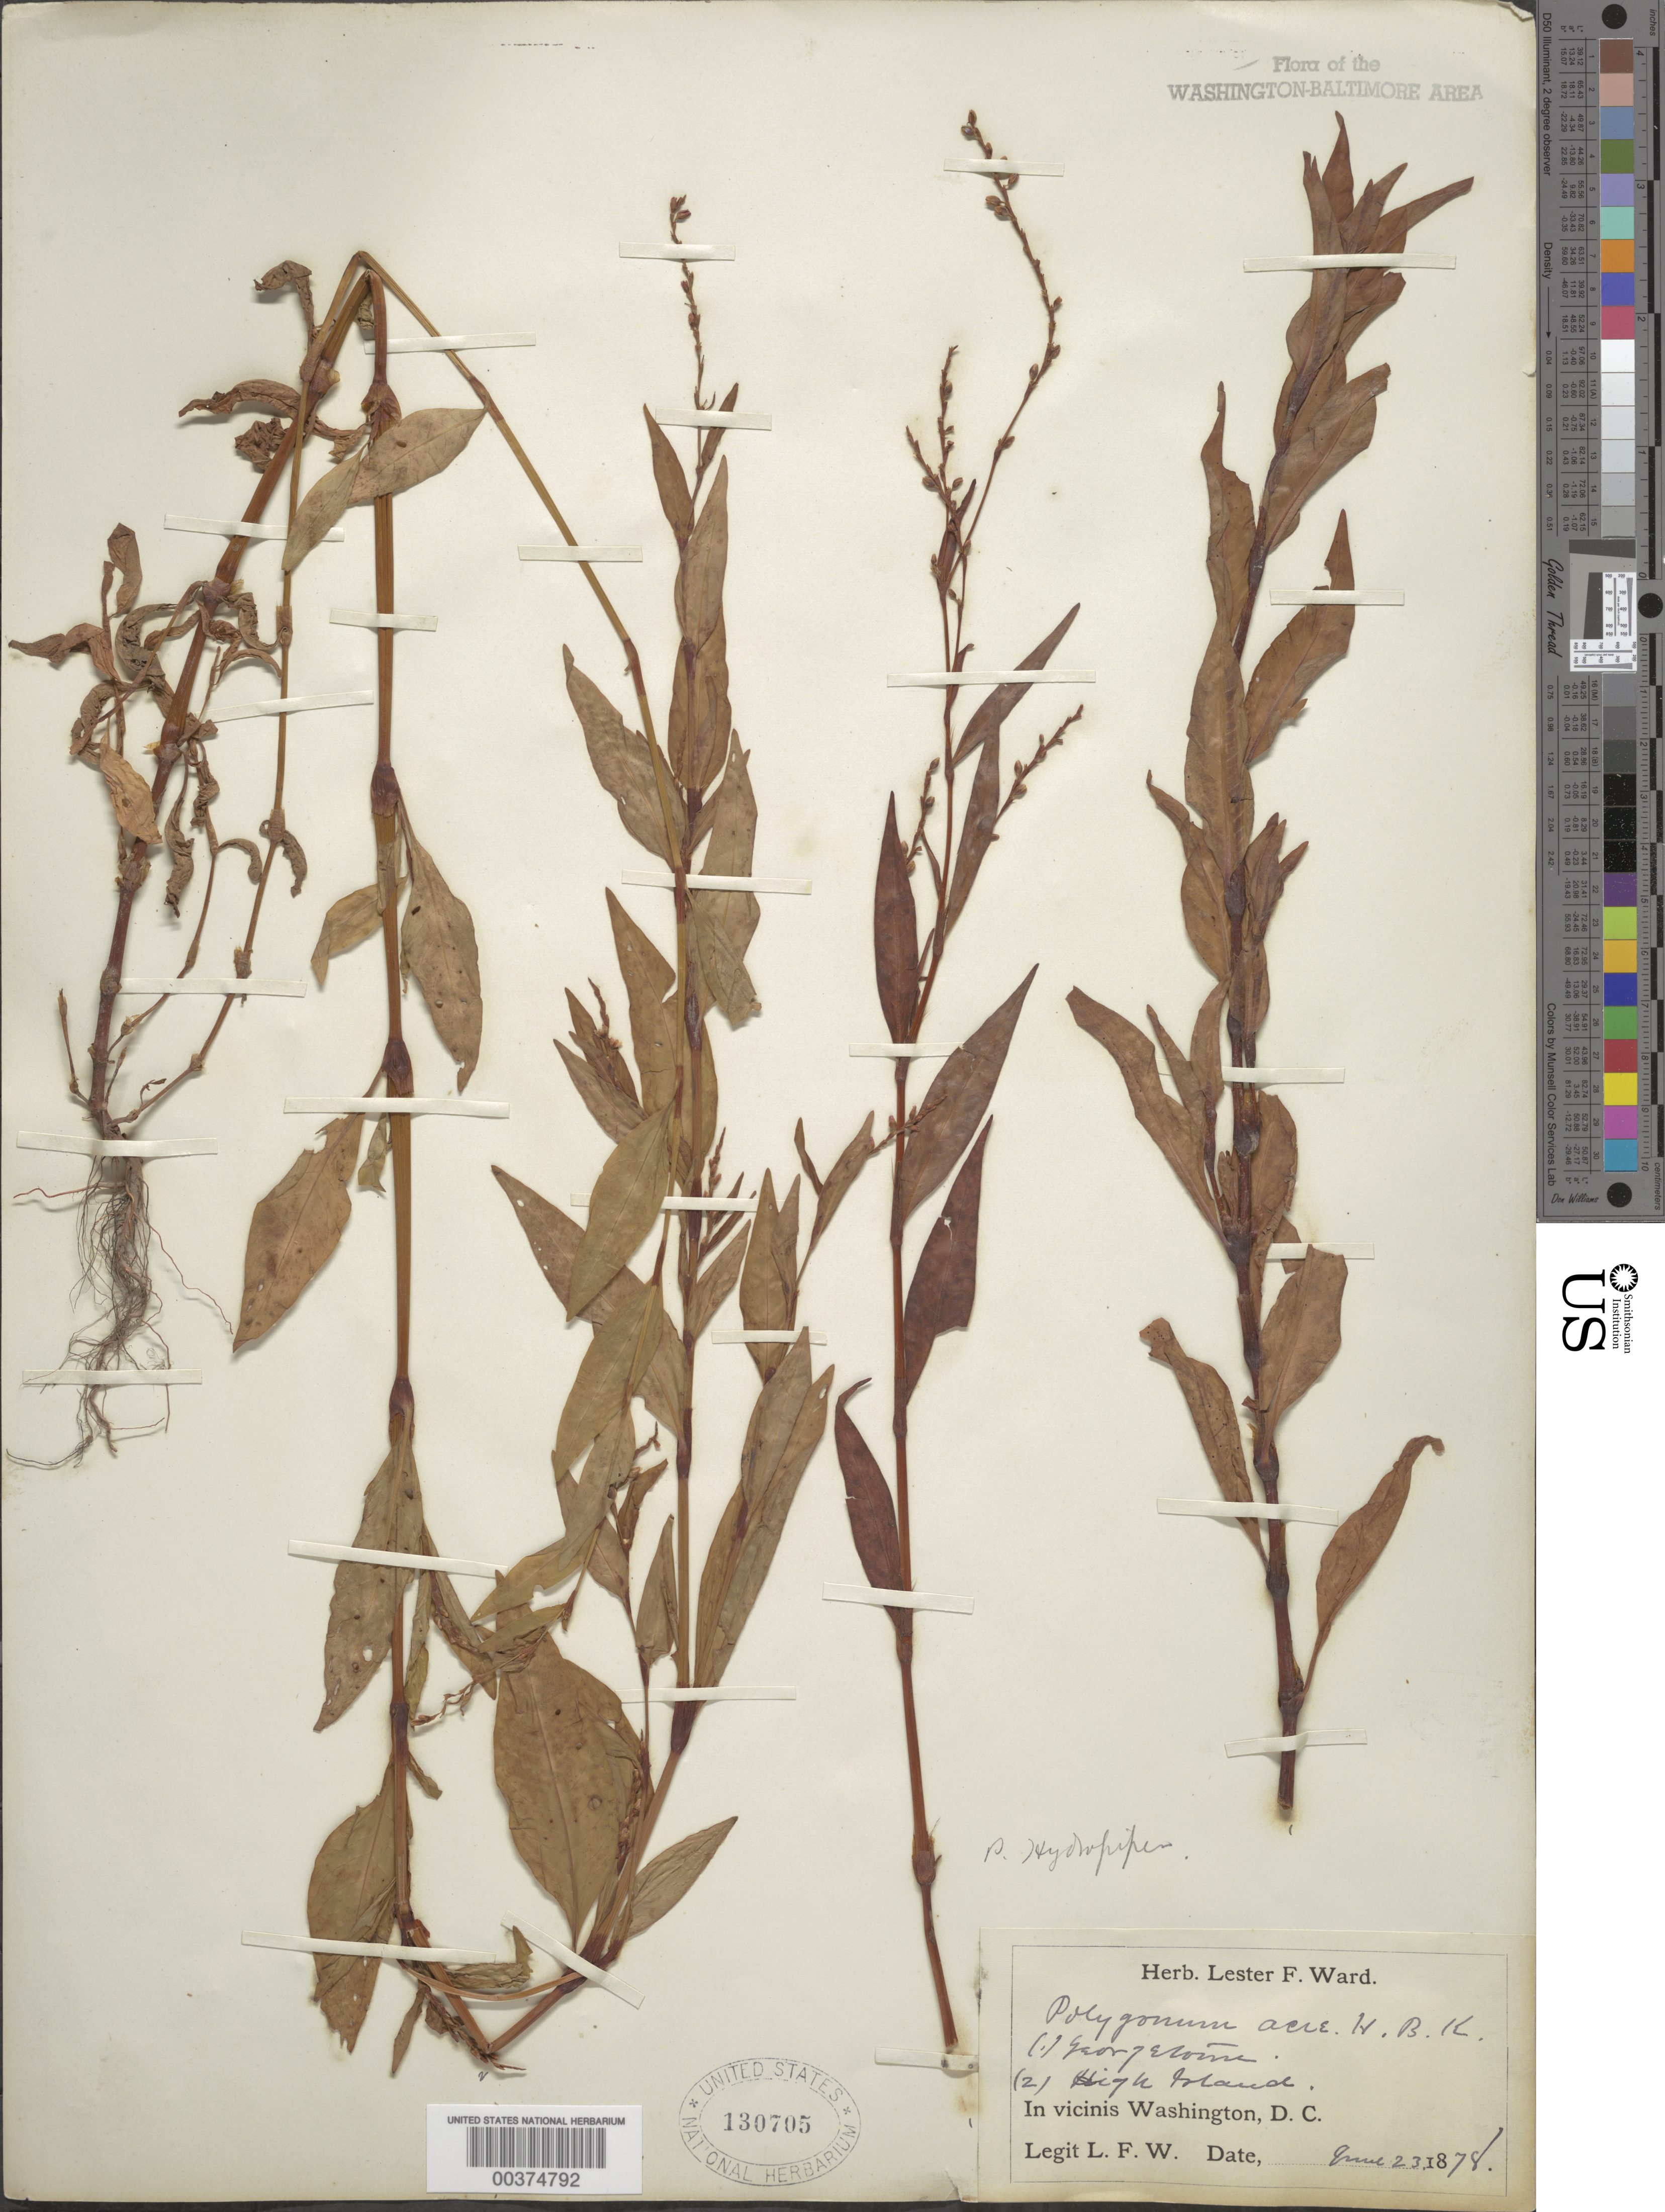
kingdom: Plantae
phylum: Tracheophyta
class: Magnoliopsida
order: Caryophyllales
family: Polygonaceae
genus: Persicaria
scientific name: Persicaria hydropiper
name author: (L.) Delarbre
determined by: Atha, D. E.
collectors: L. F. Ward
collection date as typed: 23 Jun 1878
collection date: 1878-06-23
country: United States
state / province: District of Columbia / Maryland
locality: Two collection localities, Georgetown and High Island C. and O. Canal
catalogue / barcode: US 130705